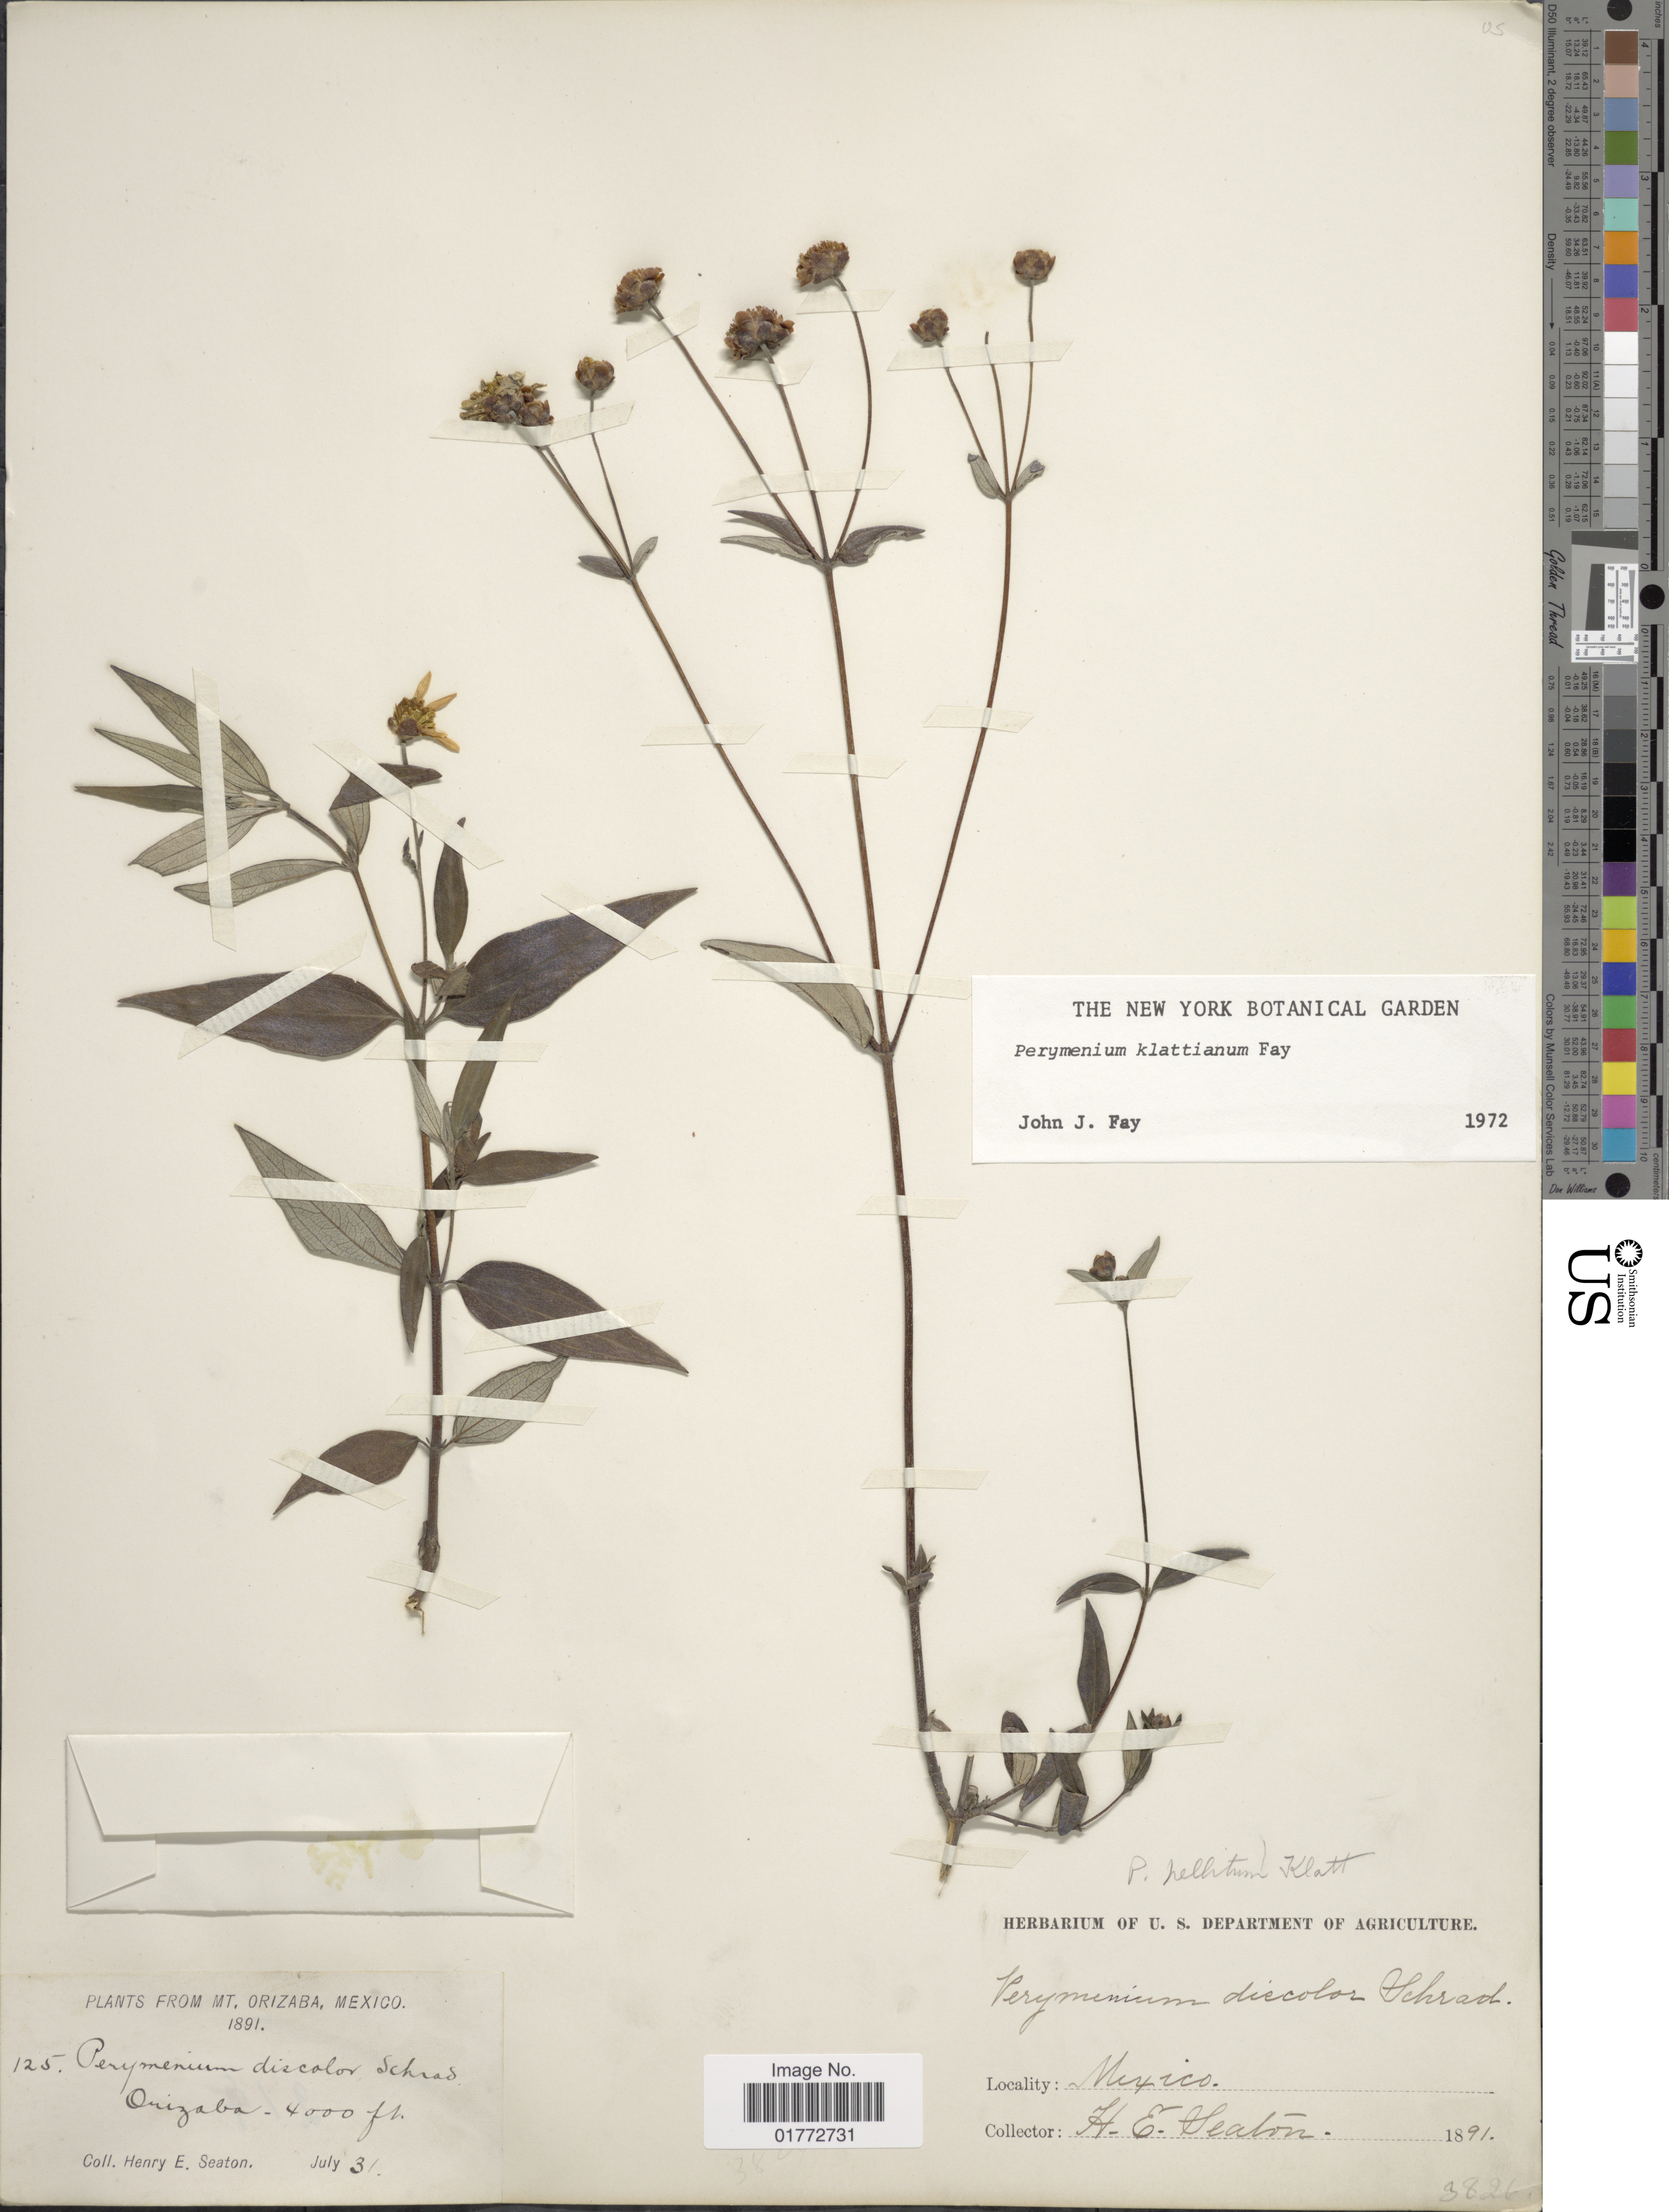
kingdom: Plantae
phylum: Tracheophyta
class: Magnoliopsida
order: Asterales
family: Asteraceae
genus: Perymenium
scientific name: Perymenium klattianum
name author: J.J. Fay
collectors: H. E. Seaton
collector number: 125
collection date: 1891-07-31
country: Mexico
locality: Mt. Orizaba, Orizaba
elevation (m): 1219